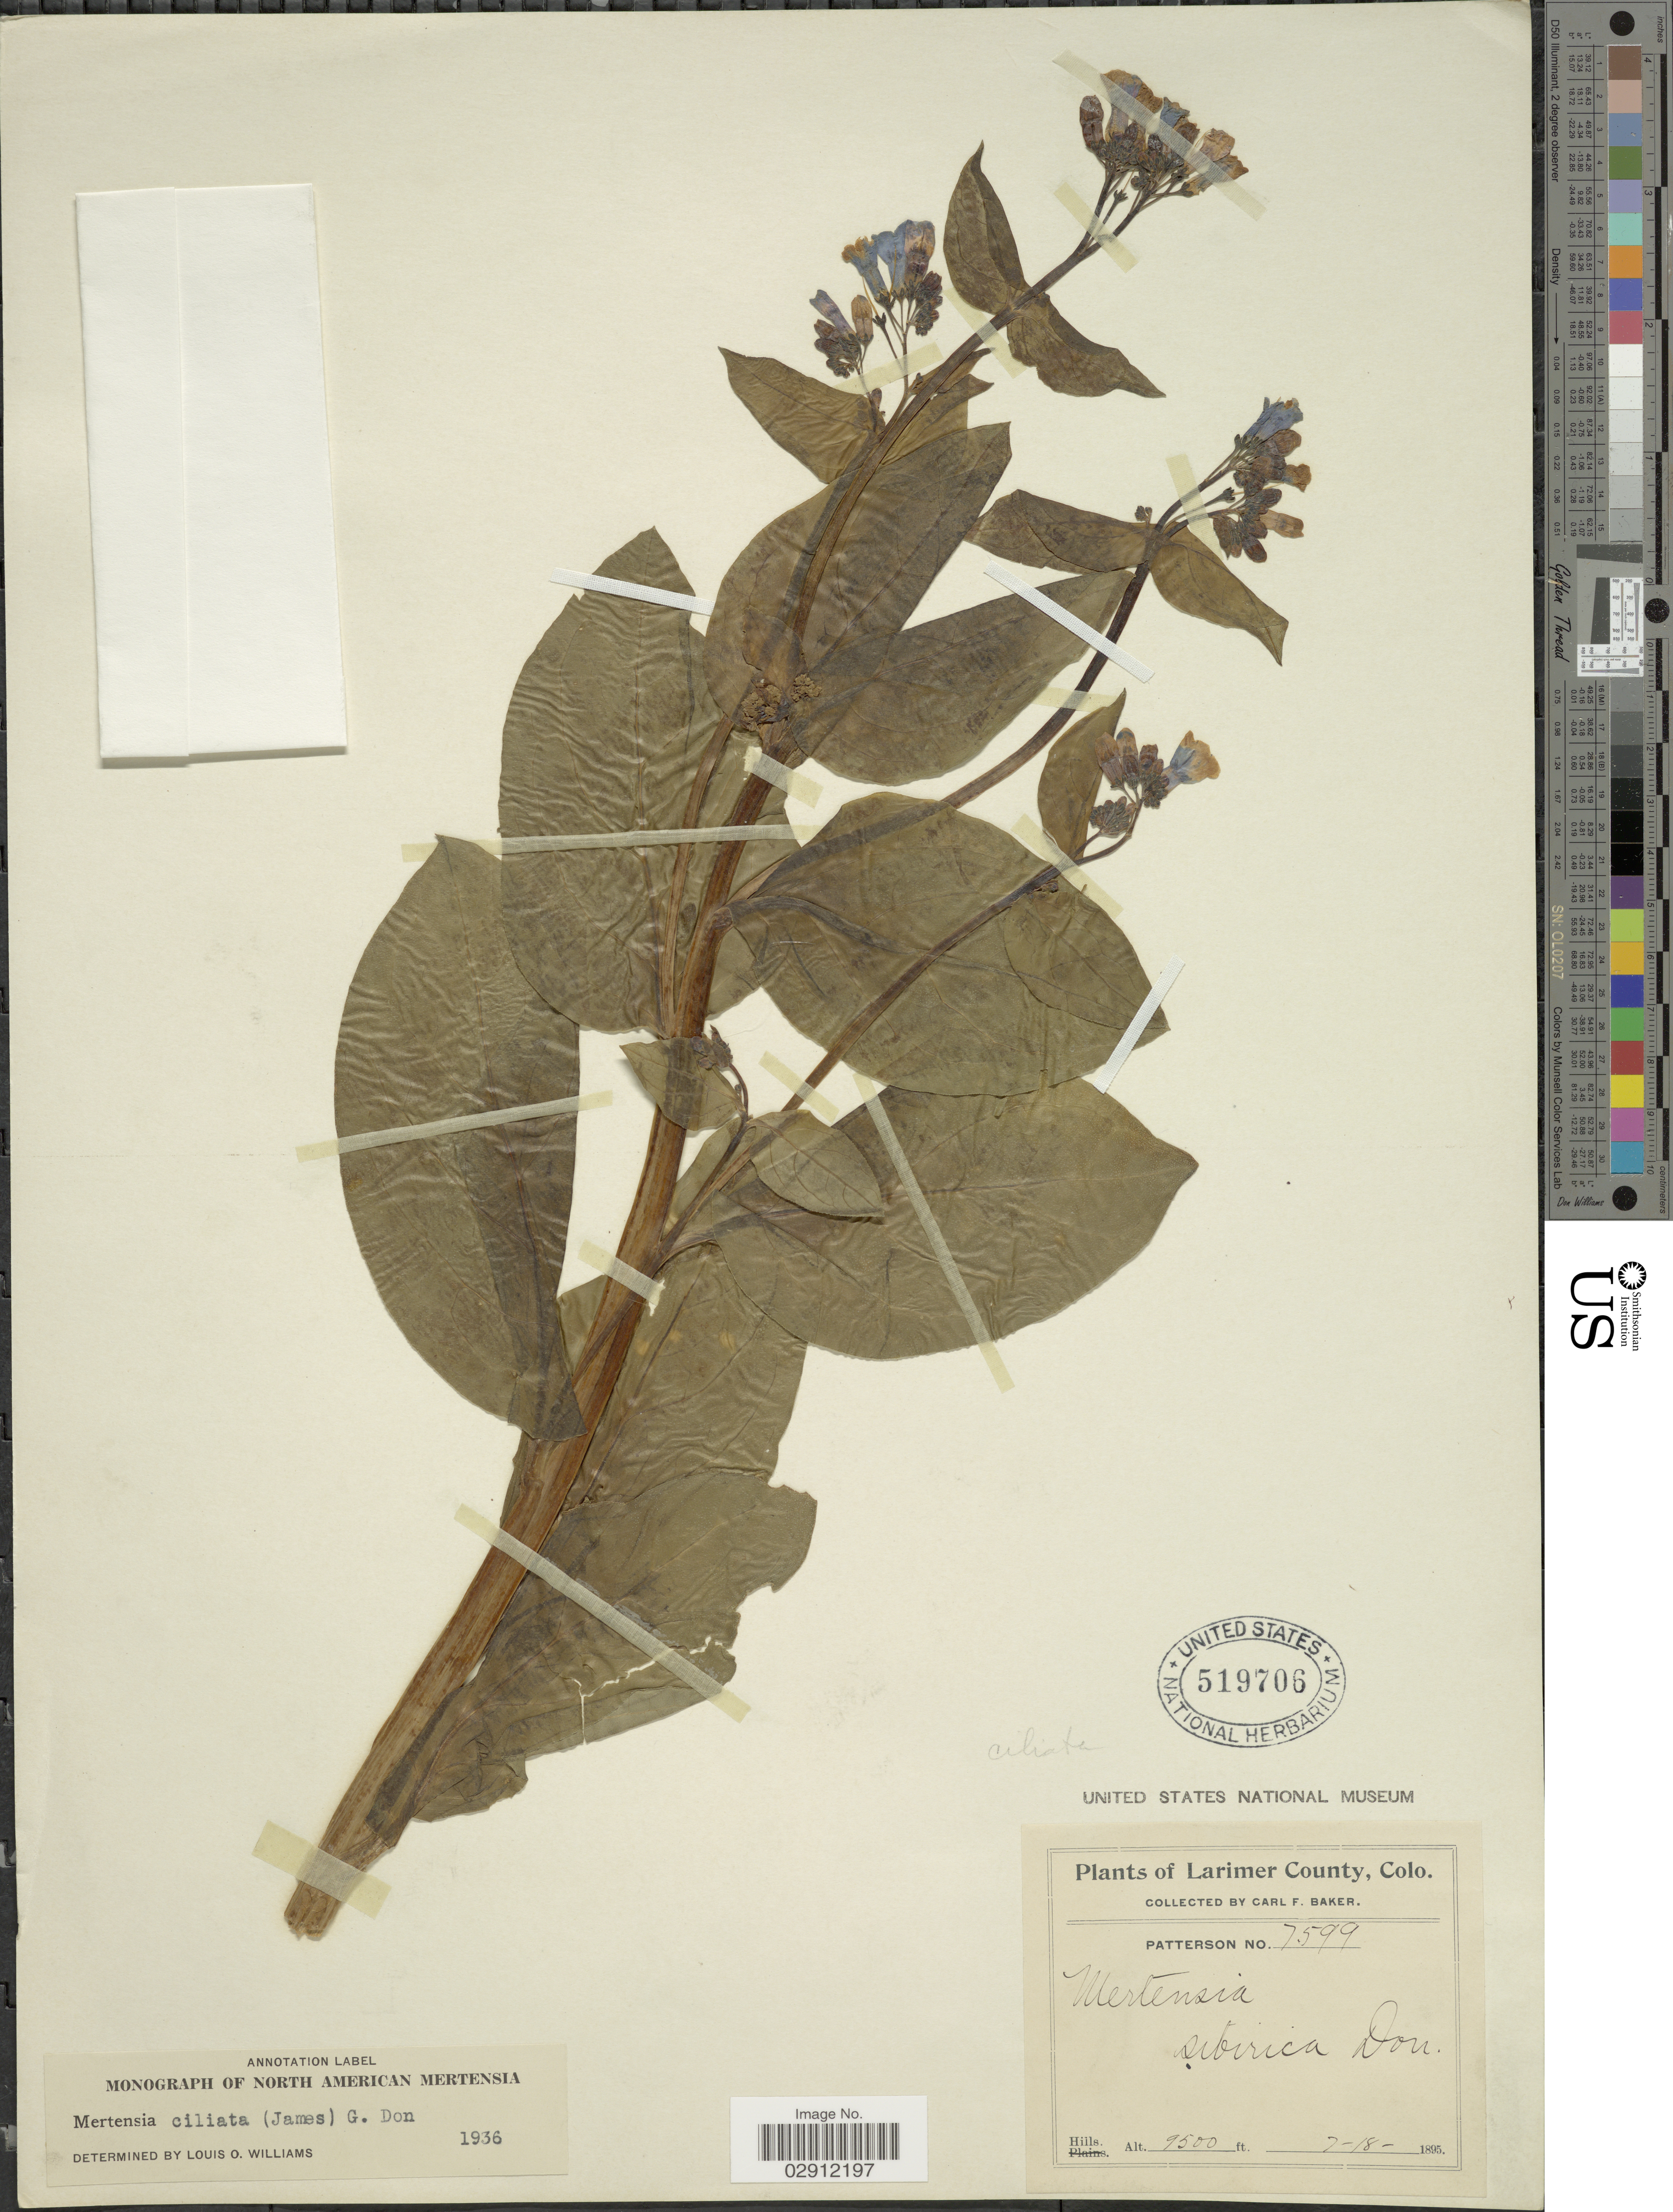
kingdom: Plantae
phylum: Tracheophyta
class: Magnoliopsida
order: Boraginales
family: Boraginaceae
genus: Mertensia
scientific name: Mertensia ciliata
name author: (James) G. Don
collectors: C. F. Baker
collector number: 7599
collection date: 1895-07-18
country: United States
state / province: Colorado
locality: Larimer County, Colo.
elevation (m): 2896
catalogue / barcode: US 519706